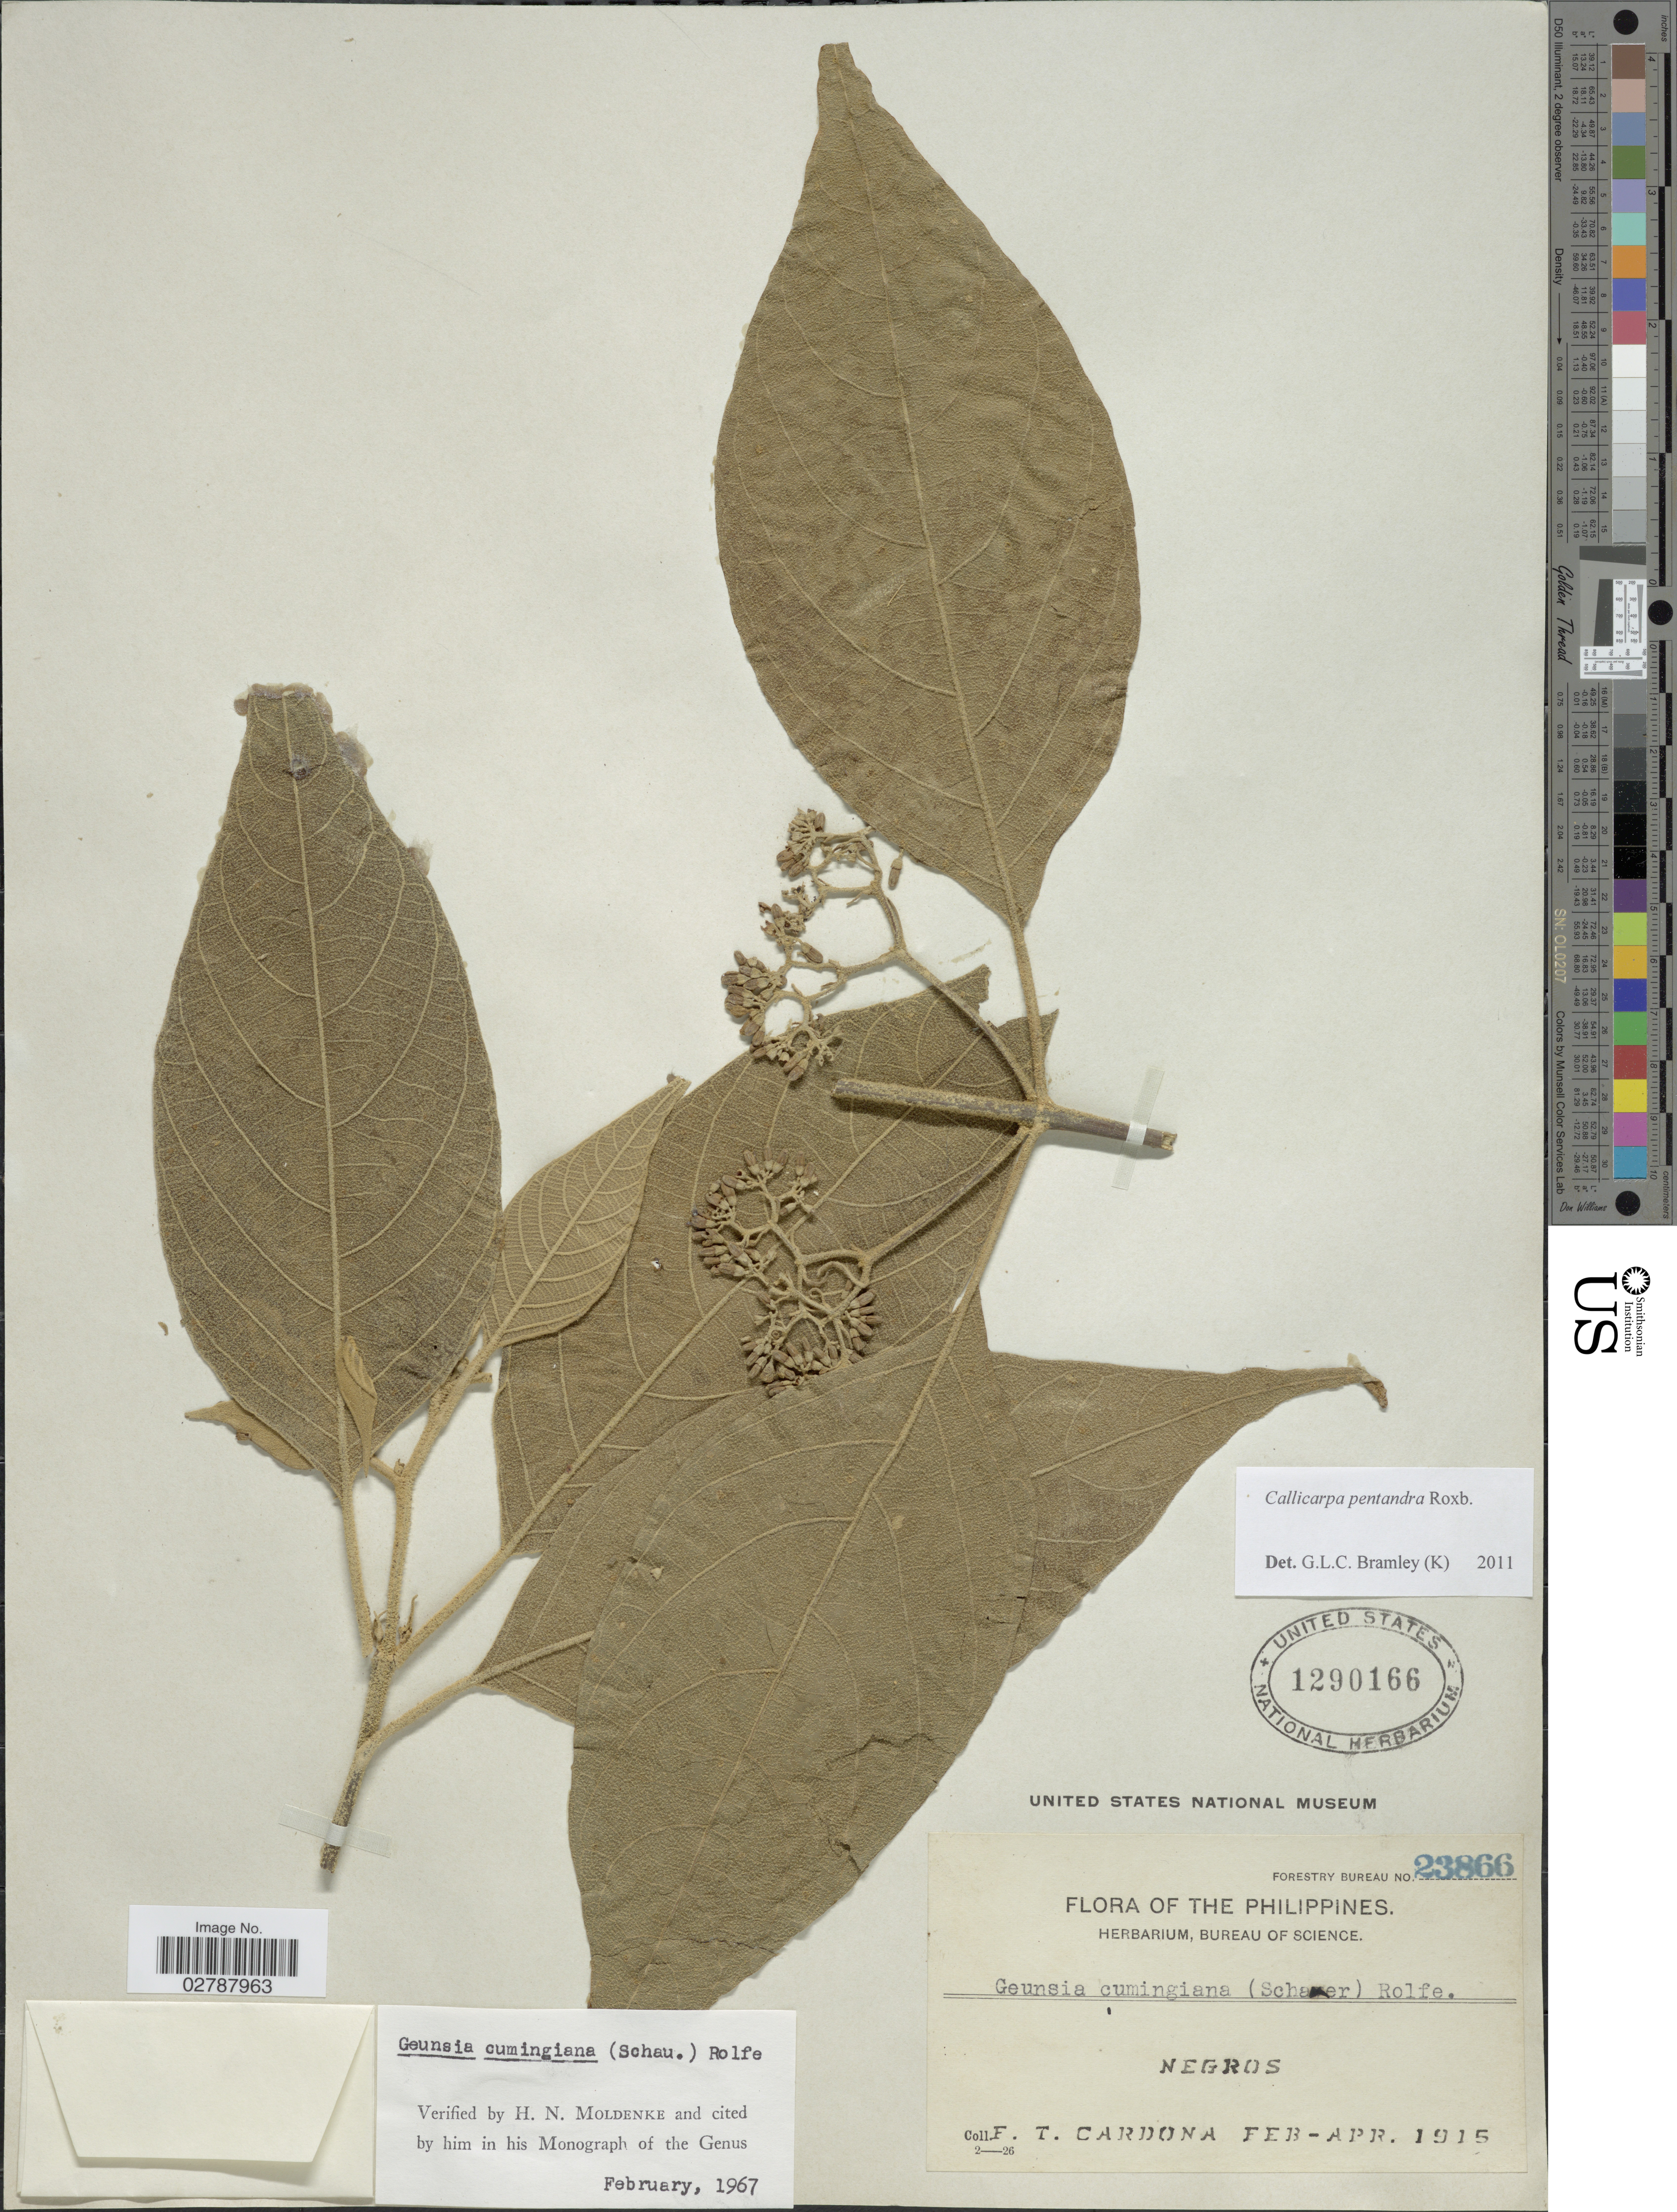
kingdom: Plantae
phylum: Tracheophyta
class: Magnoliopsida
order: Lamiales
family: Lamiaceae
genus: Callicarpa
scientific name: Callicarpa pentandra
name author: Roxb.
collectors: F. Cardona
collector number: Forestry Bureau23866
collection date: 1915-02/1915-04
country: Philippines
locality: Negros.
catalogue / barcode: US 1290166